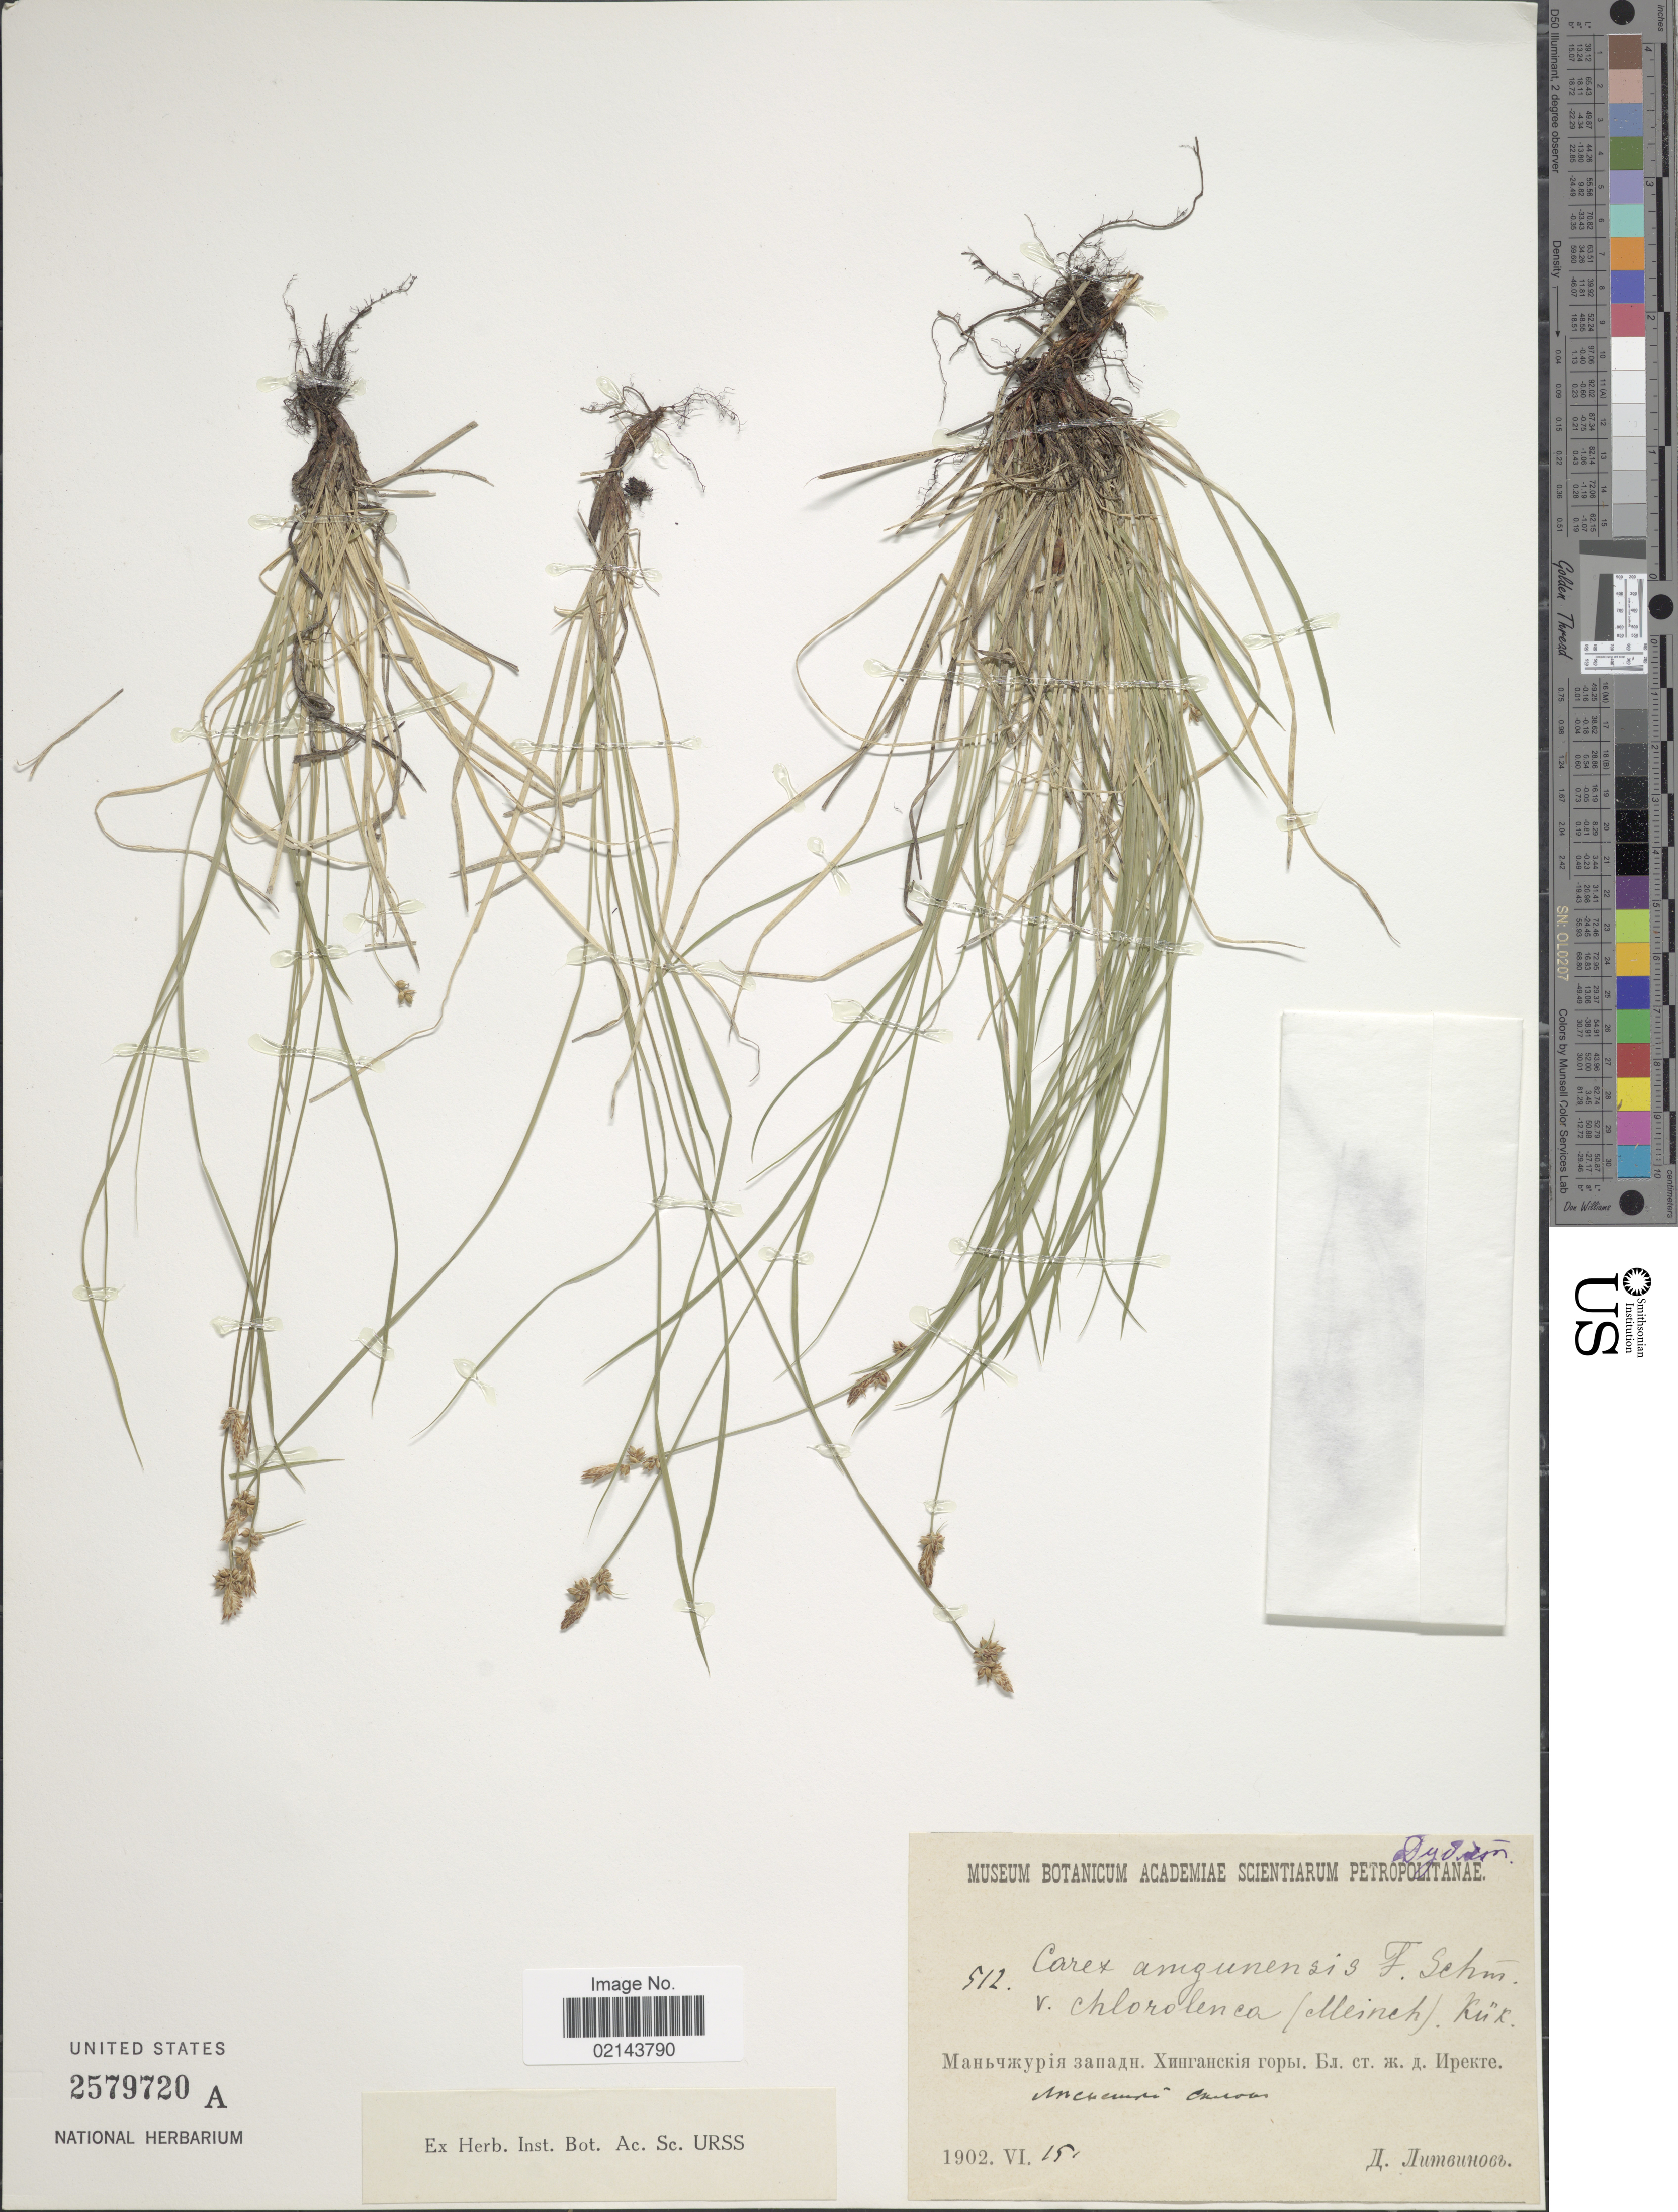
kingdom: Plantae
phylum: Tracheophyta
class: Liliopsida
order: Poales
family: Cyperaceae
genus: Carex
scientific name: Carex argunensis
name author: Turcz. ex Trevir.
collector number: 512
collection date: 1902-06-15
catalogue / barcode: US 2579720A